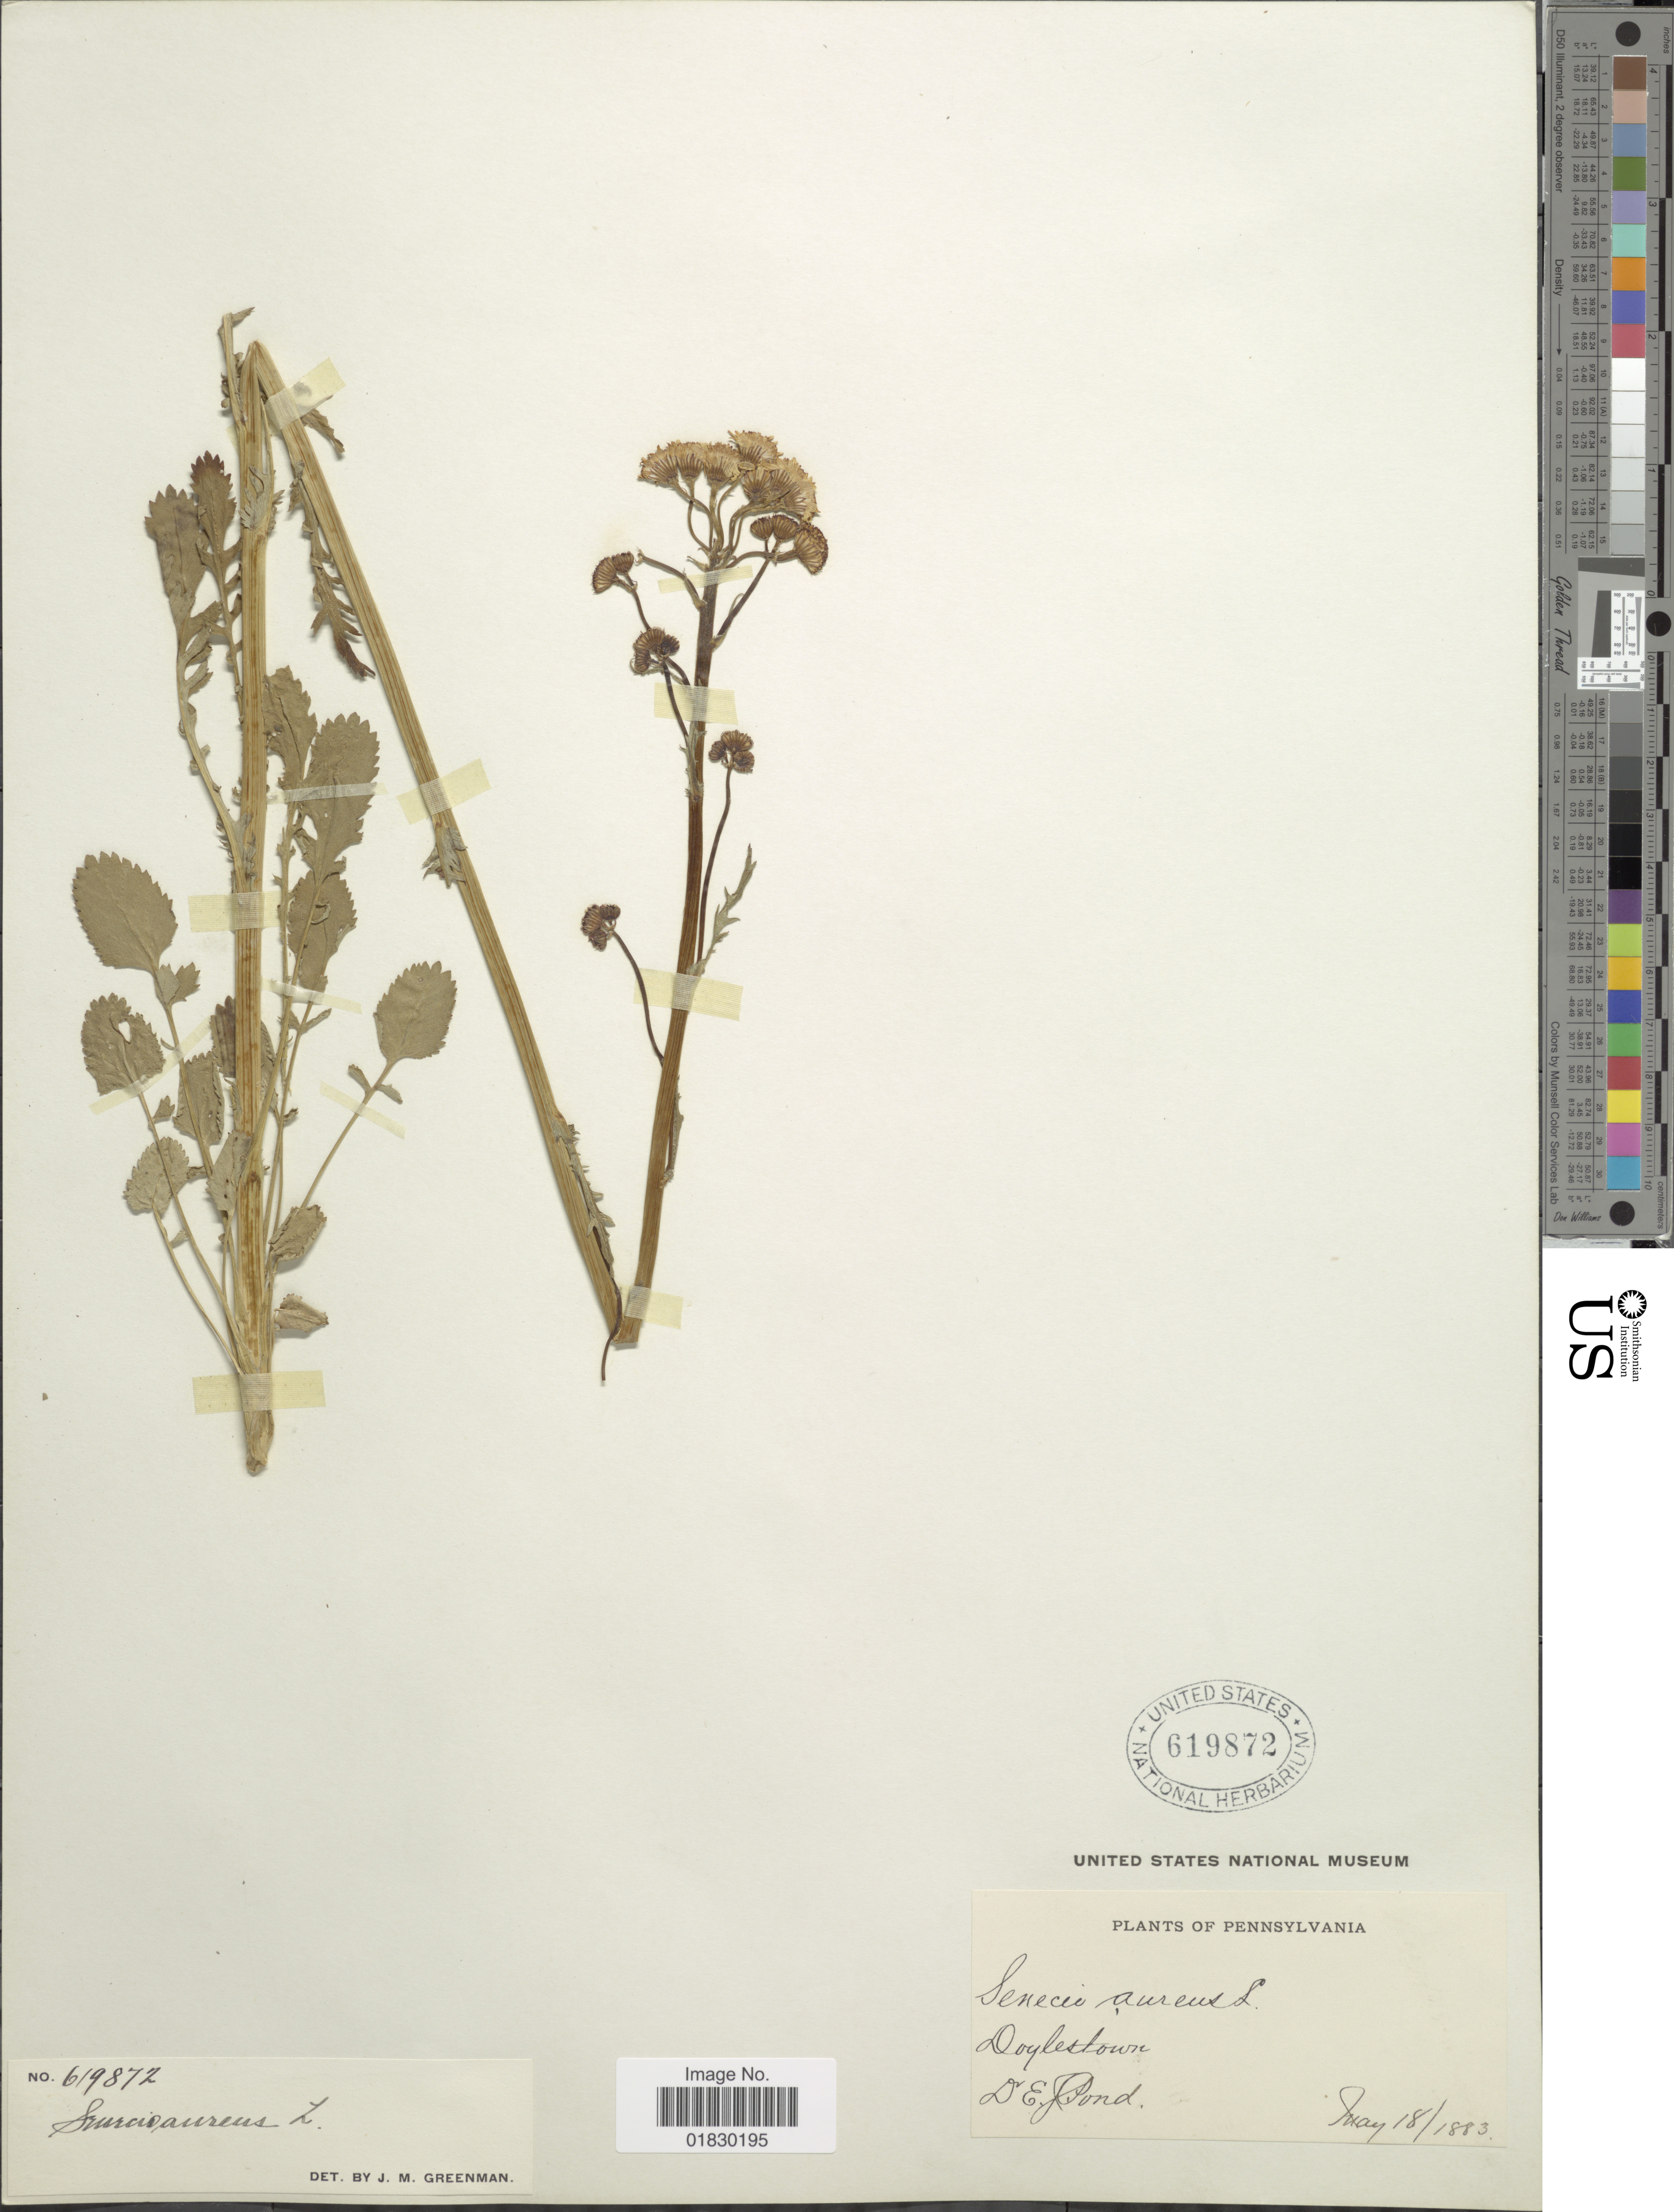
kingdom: Plantae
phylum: Tracheophyta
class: Magnoliopsida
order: Asterales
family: Asteraceae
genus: Packera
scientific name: Packera aurea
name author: (L.) Á. Löve & D. Löve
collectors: D. Pond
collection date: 1883-05-18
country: United States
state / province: Pennsylvania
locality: Doylestown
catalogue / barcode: US 619872